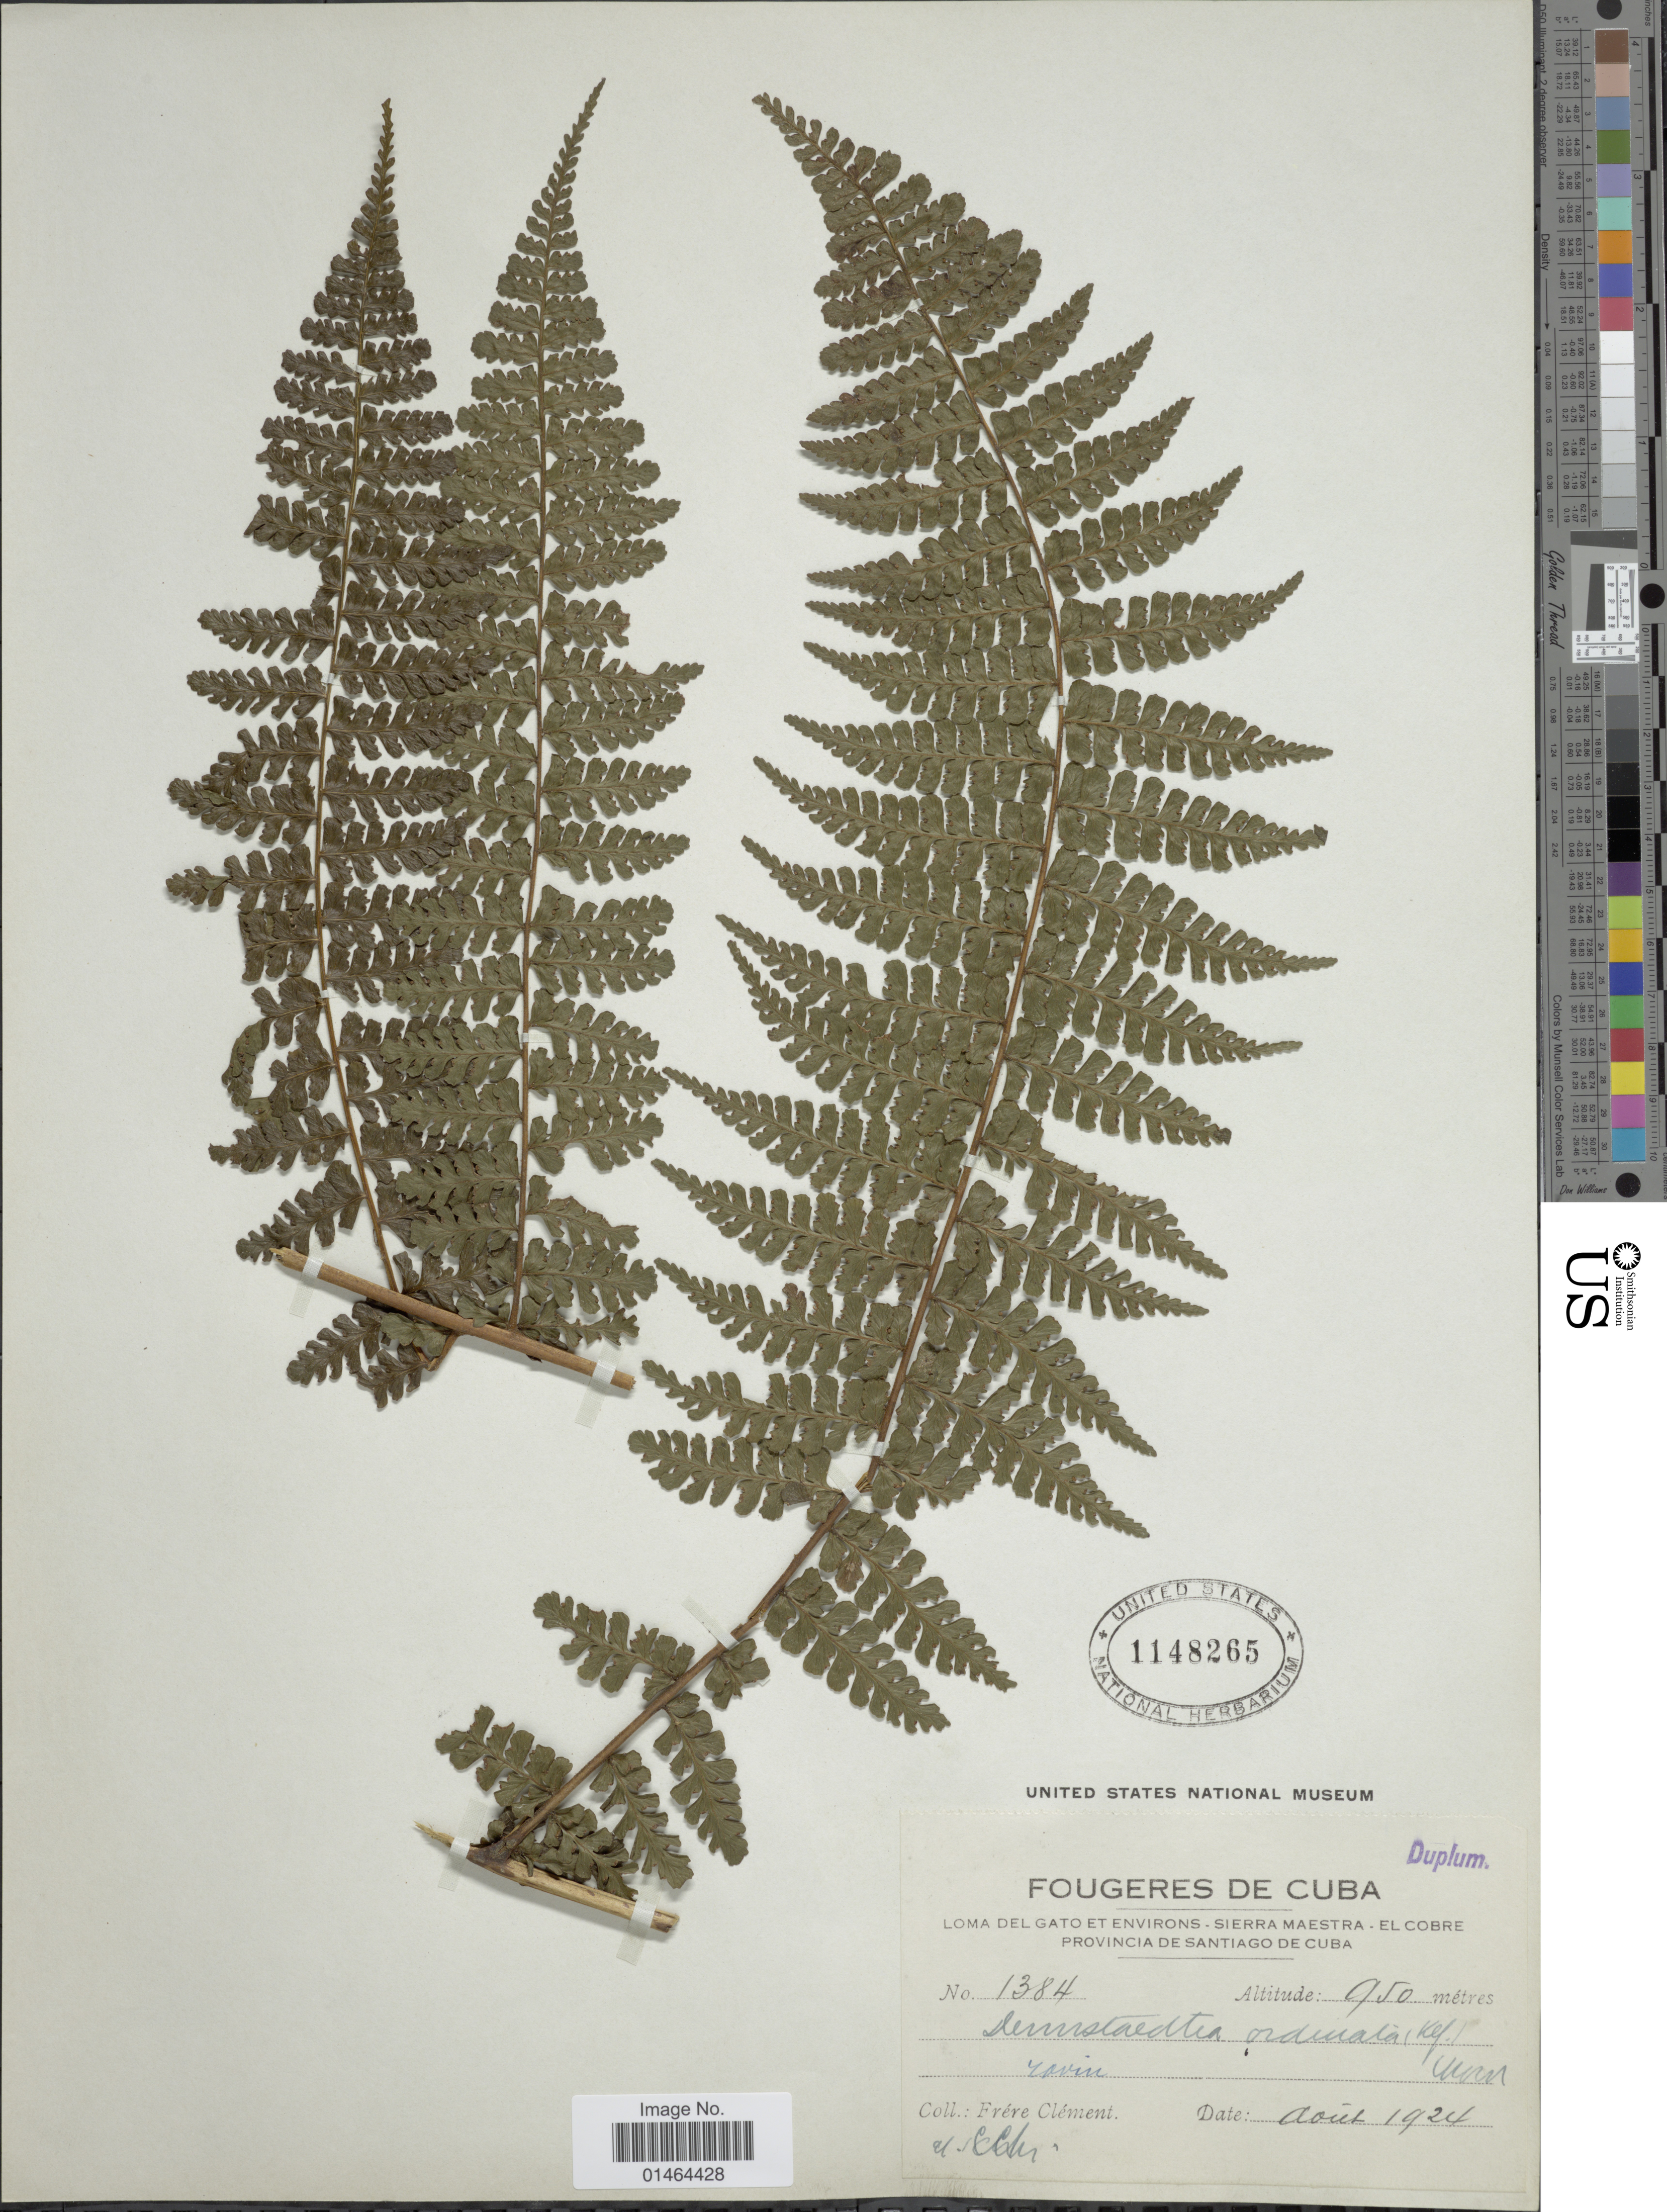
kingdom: Plantae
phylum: Tracheophyta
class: Polypodiopsida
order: Polypodiales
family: Dennstaedtiaceae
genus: Dennstaedtia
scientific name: Dennstaedtia dissecta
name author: (Sw.) T. Moore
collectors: B. Clement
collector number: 1384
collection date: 1924-08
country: Cuba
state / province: Santiago de Cuba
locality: Lome del Gato et environs - Sierra Maestra - el Cobre provincia de Santiago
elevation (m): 950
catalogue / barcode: US 1148265